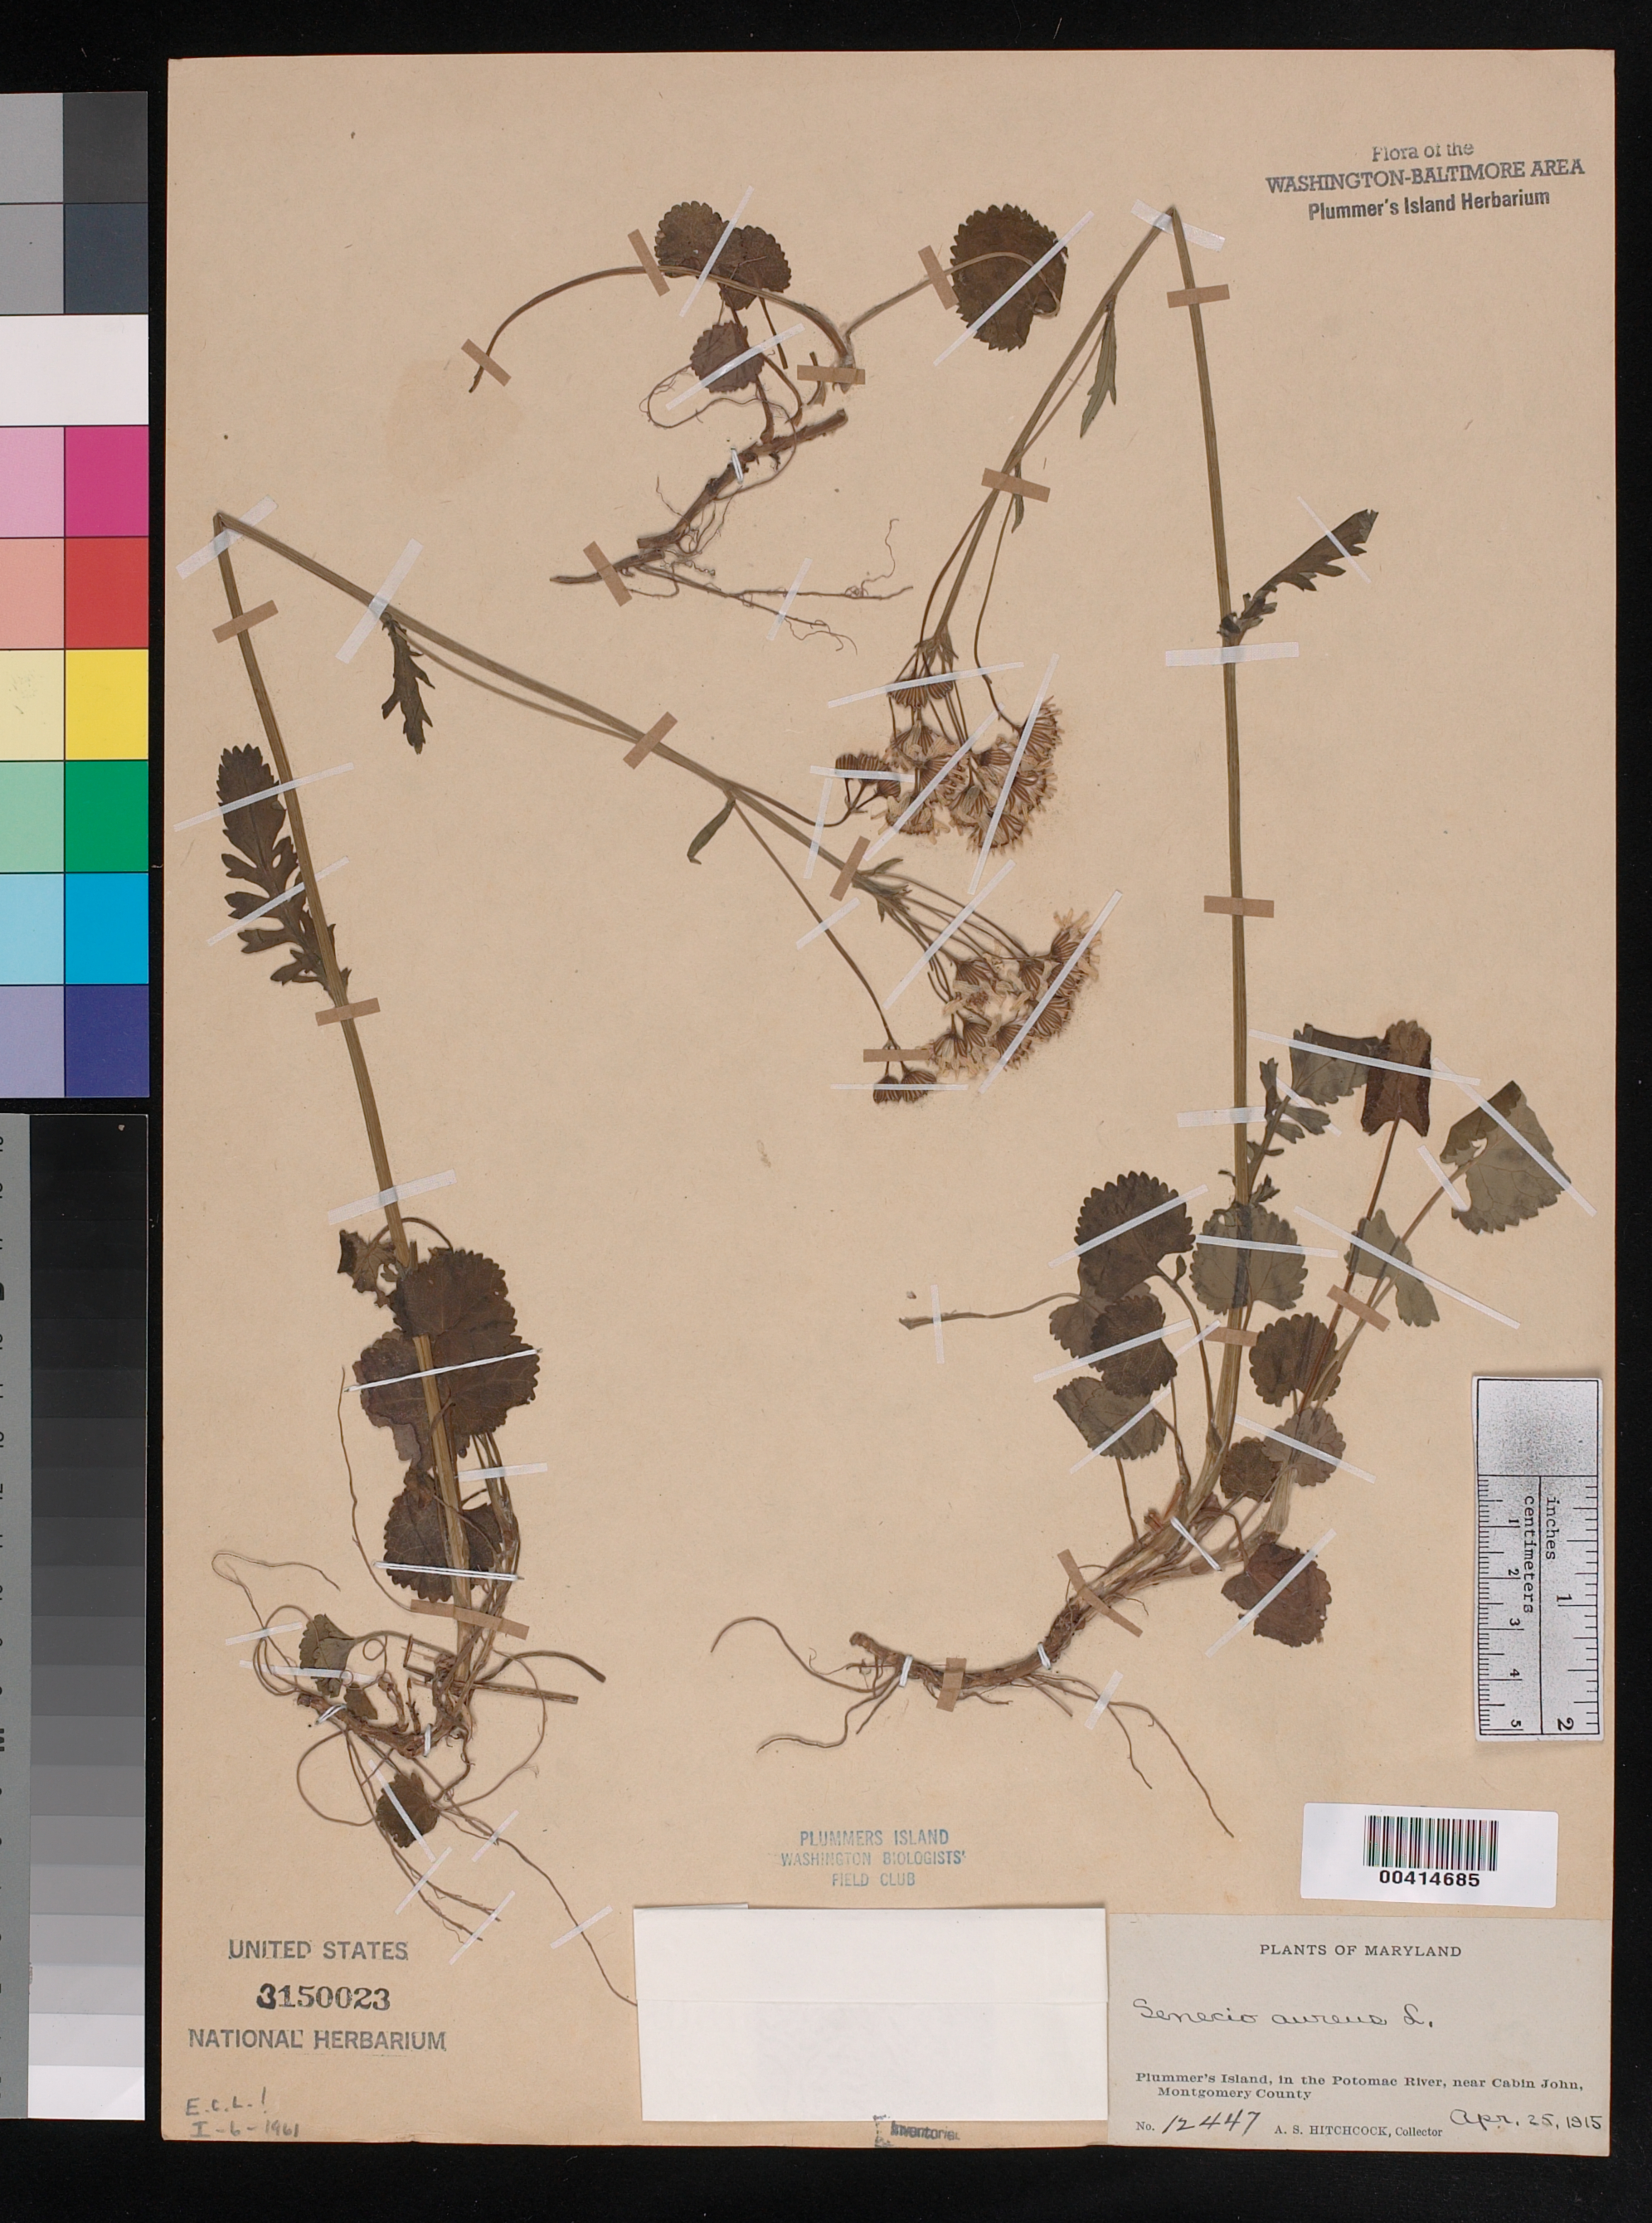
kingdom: Plantae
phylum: Tracheophyta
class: Magnoliopsida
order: Asterales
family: Asteraceae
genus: Packera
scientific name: Packera aurea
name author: (L.) Á. Löve & D. Löve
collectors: A. S. Hitchcock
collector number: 12447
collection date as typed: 25 Apr 1915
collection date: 1915-04-25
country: United States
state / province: Maryland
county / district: Montgomery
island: Plummers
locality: Plummer's Island C. & O. Canal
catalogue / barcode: US 3150023